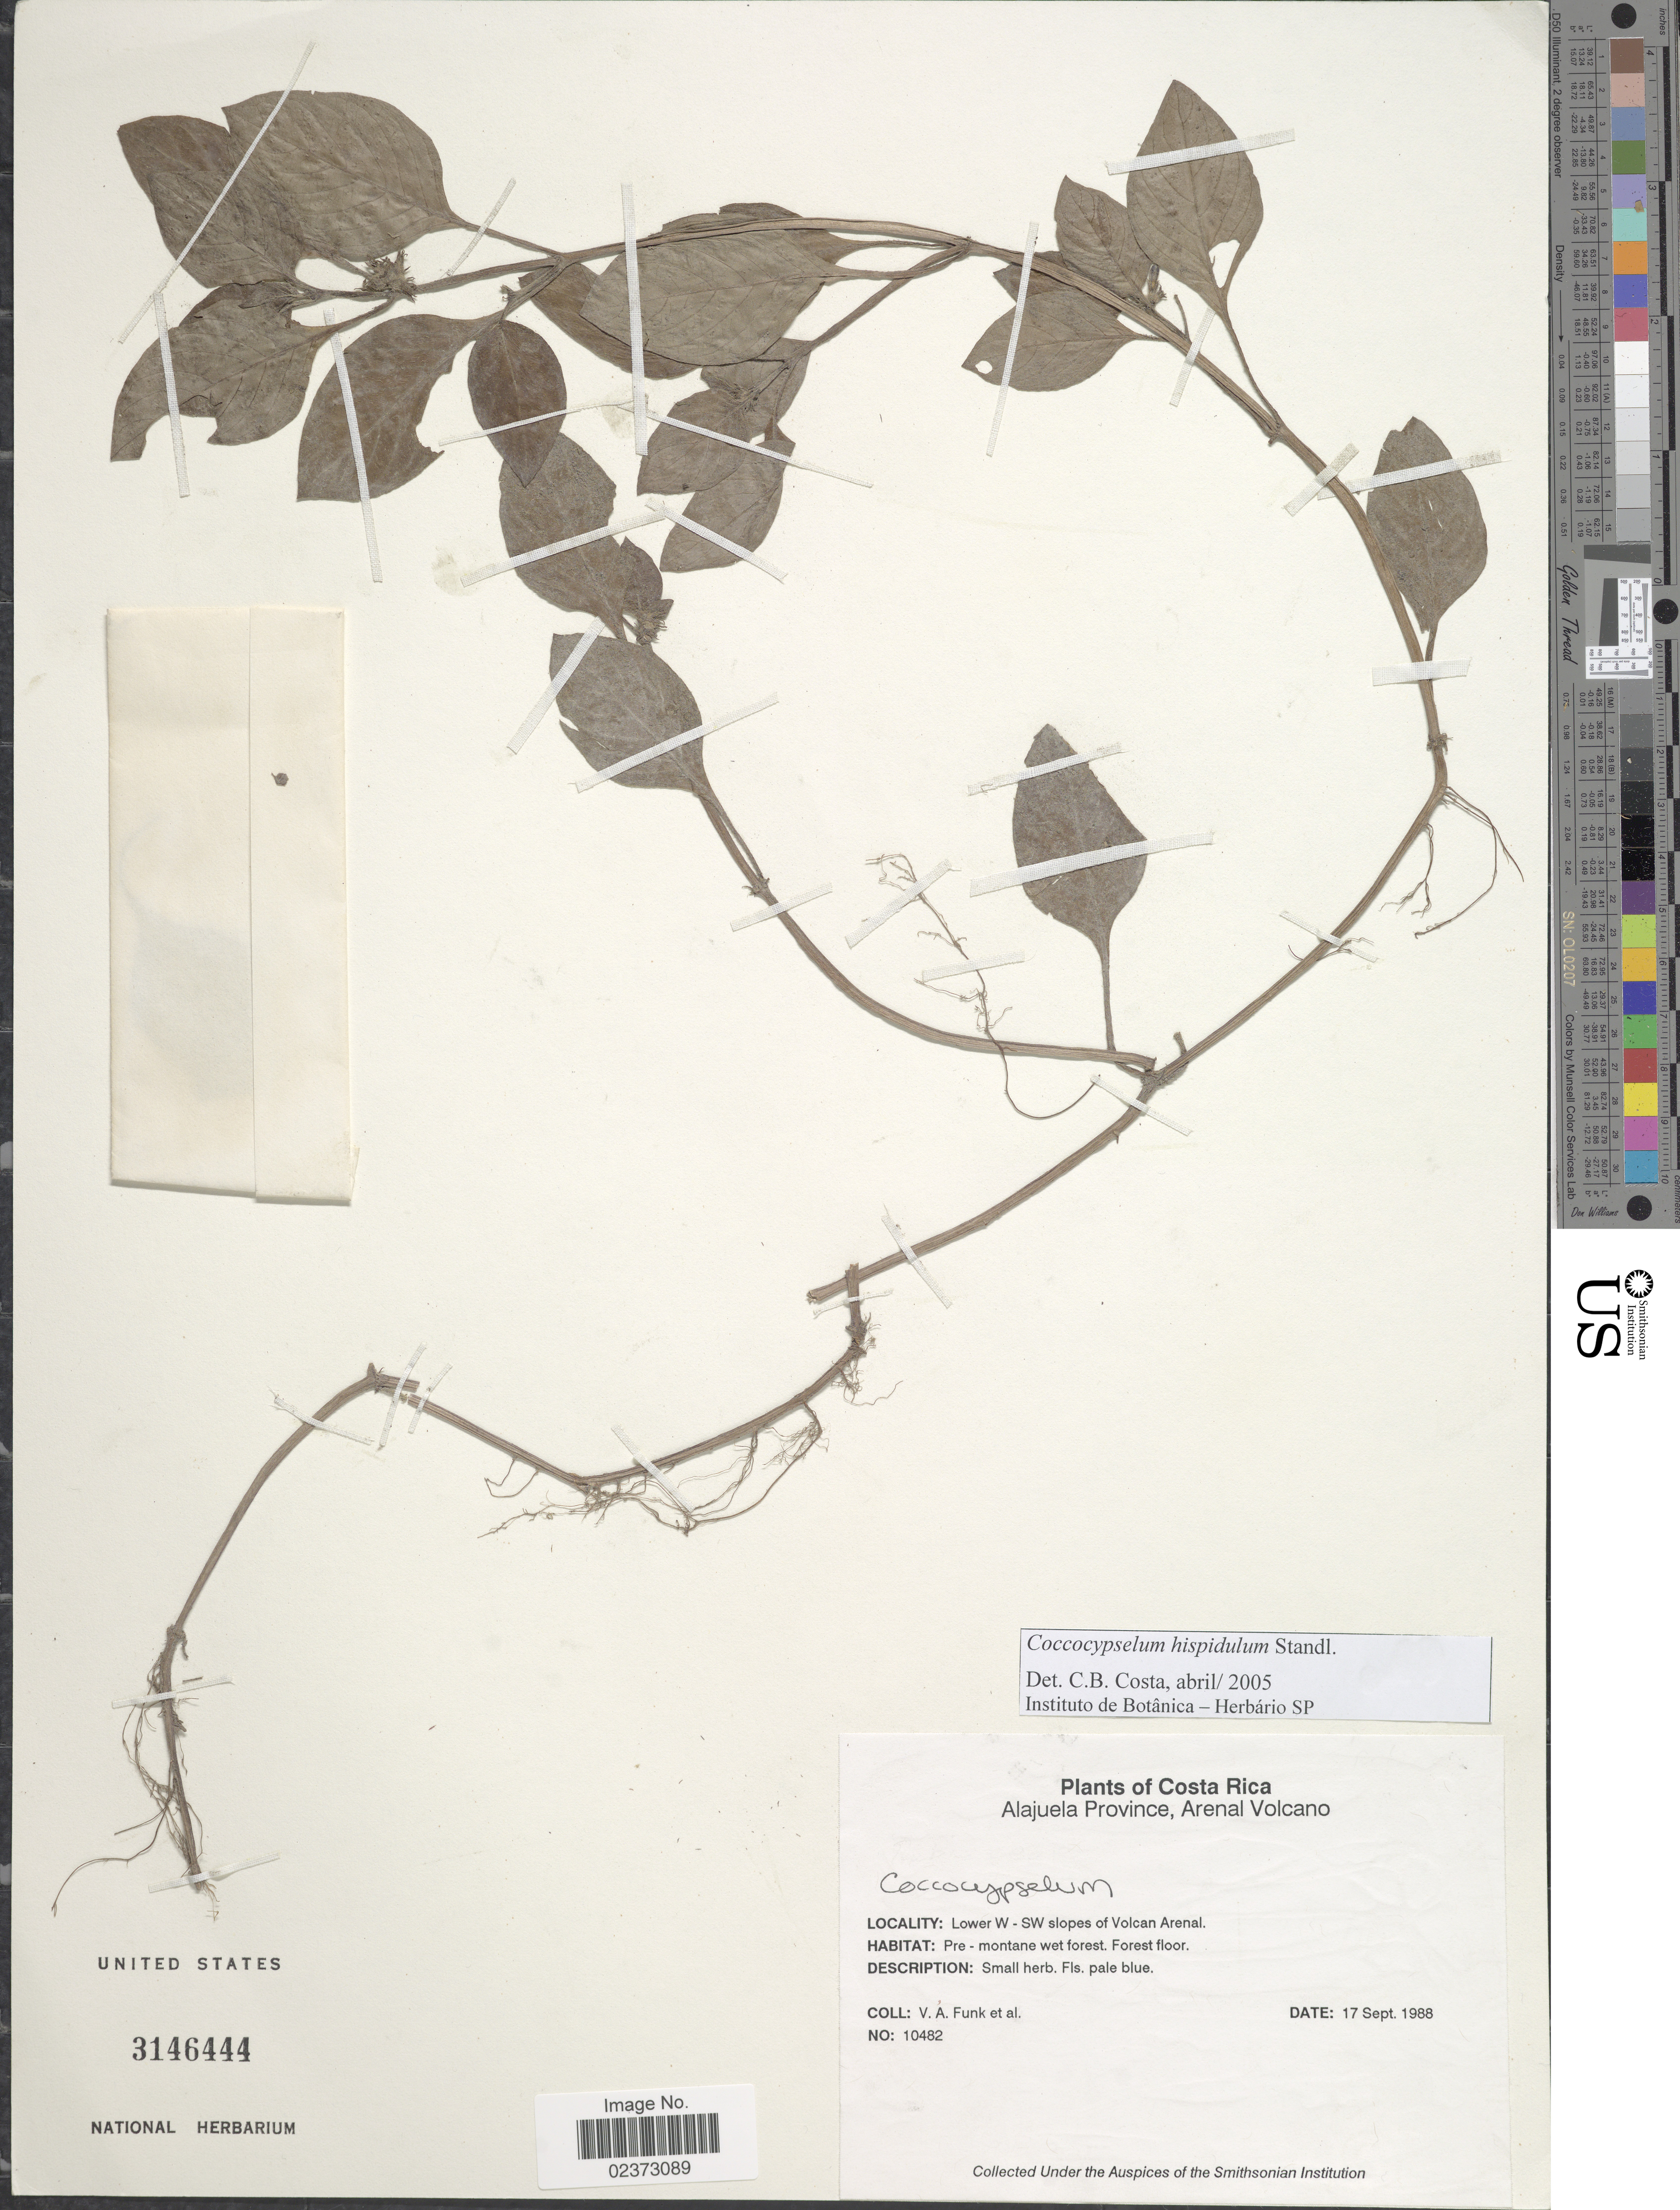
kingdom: Plantae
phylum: Tracheophyta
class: Magnoliopsida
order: Gentianales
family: Rubiaceae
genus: Coccocypselum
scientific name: Coccocypselum hispidulum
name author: (Standl.) Standl.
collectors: V. Funk & et al.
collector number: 10482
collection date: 1988-09-17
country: Costa Rica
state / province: Alajuela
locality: Alaljuela Province, Arenal Volcano, Lower W - SW slopes of Volcan Arenal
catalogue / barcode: US 3146444